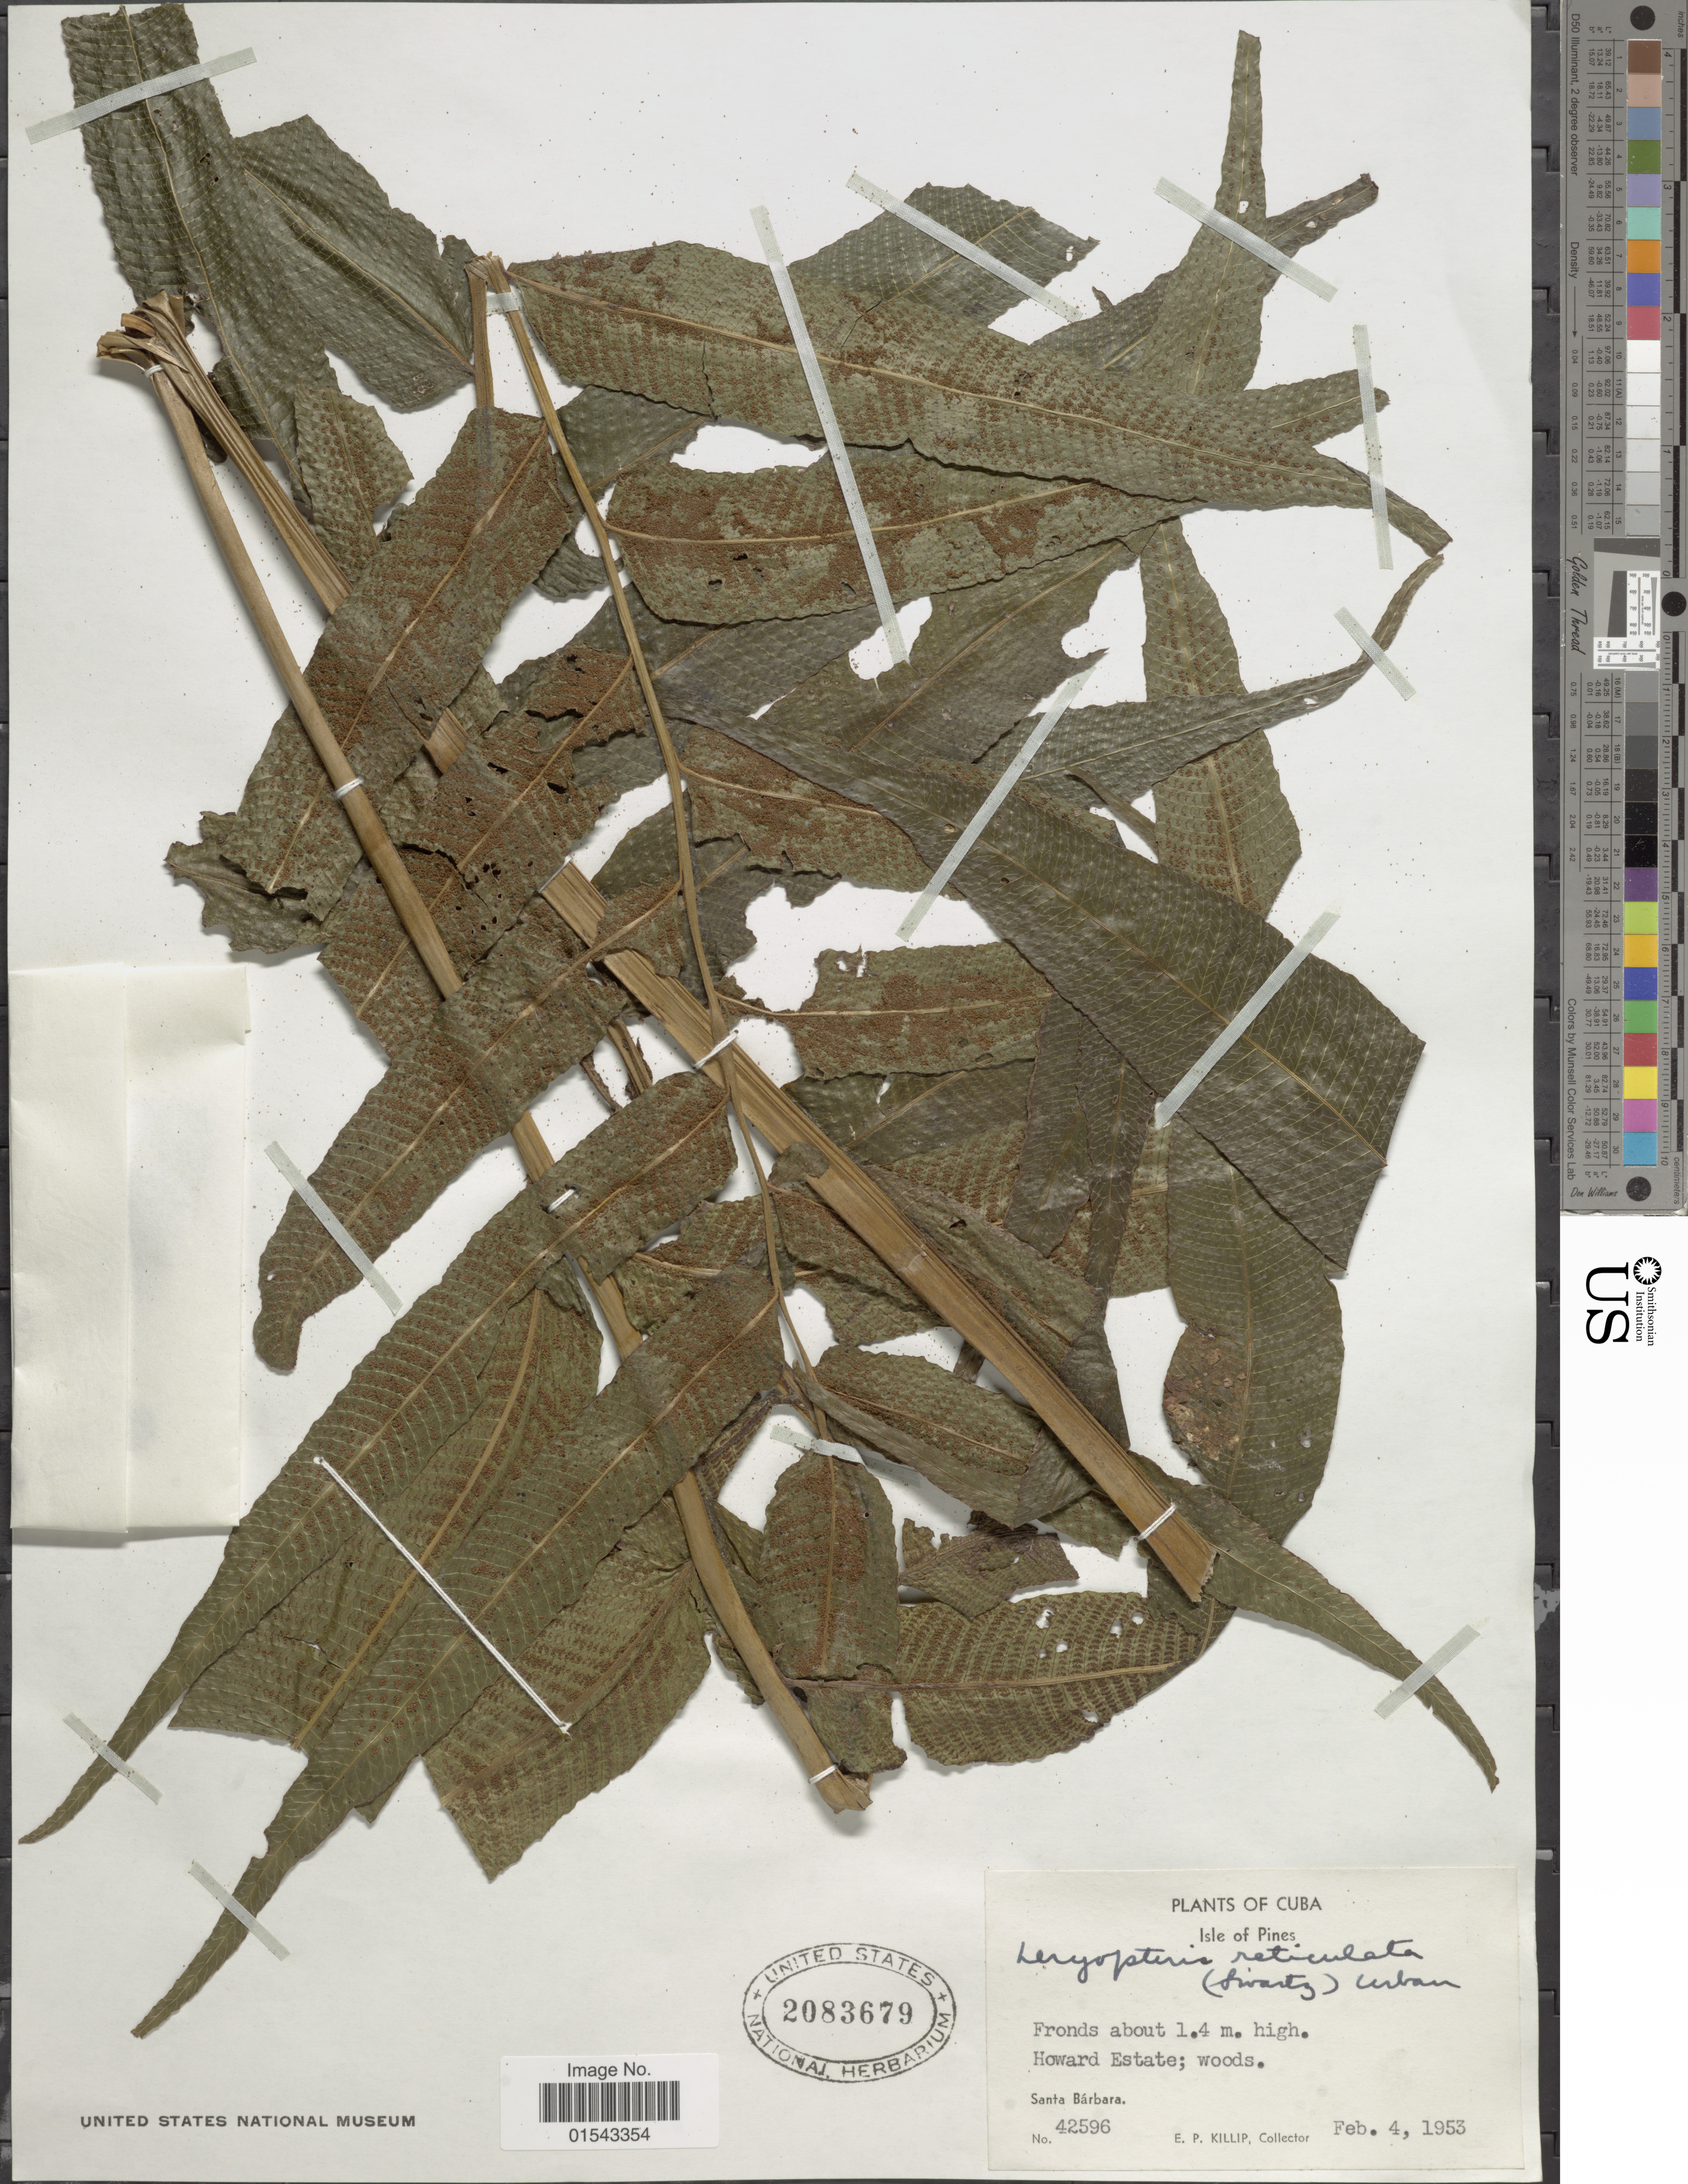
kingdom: Plantae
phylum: Tracheophyta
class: Polypodiopsida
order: Polypodiales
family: Thelypteridaceae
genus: Meniscium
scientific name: Meniscium reticulatum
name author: (L.) Sw.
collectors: E. P. Killip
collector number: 42596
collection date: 1953-02-04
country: Cuba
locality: Isle of Pines. Howard Estate. Santa Bárbara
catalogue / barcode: US 2083679